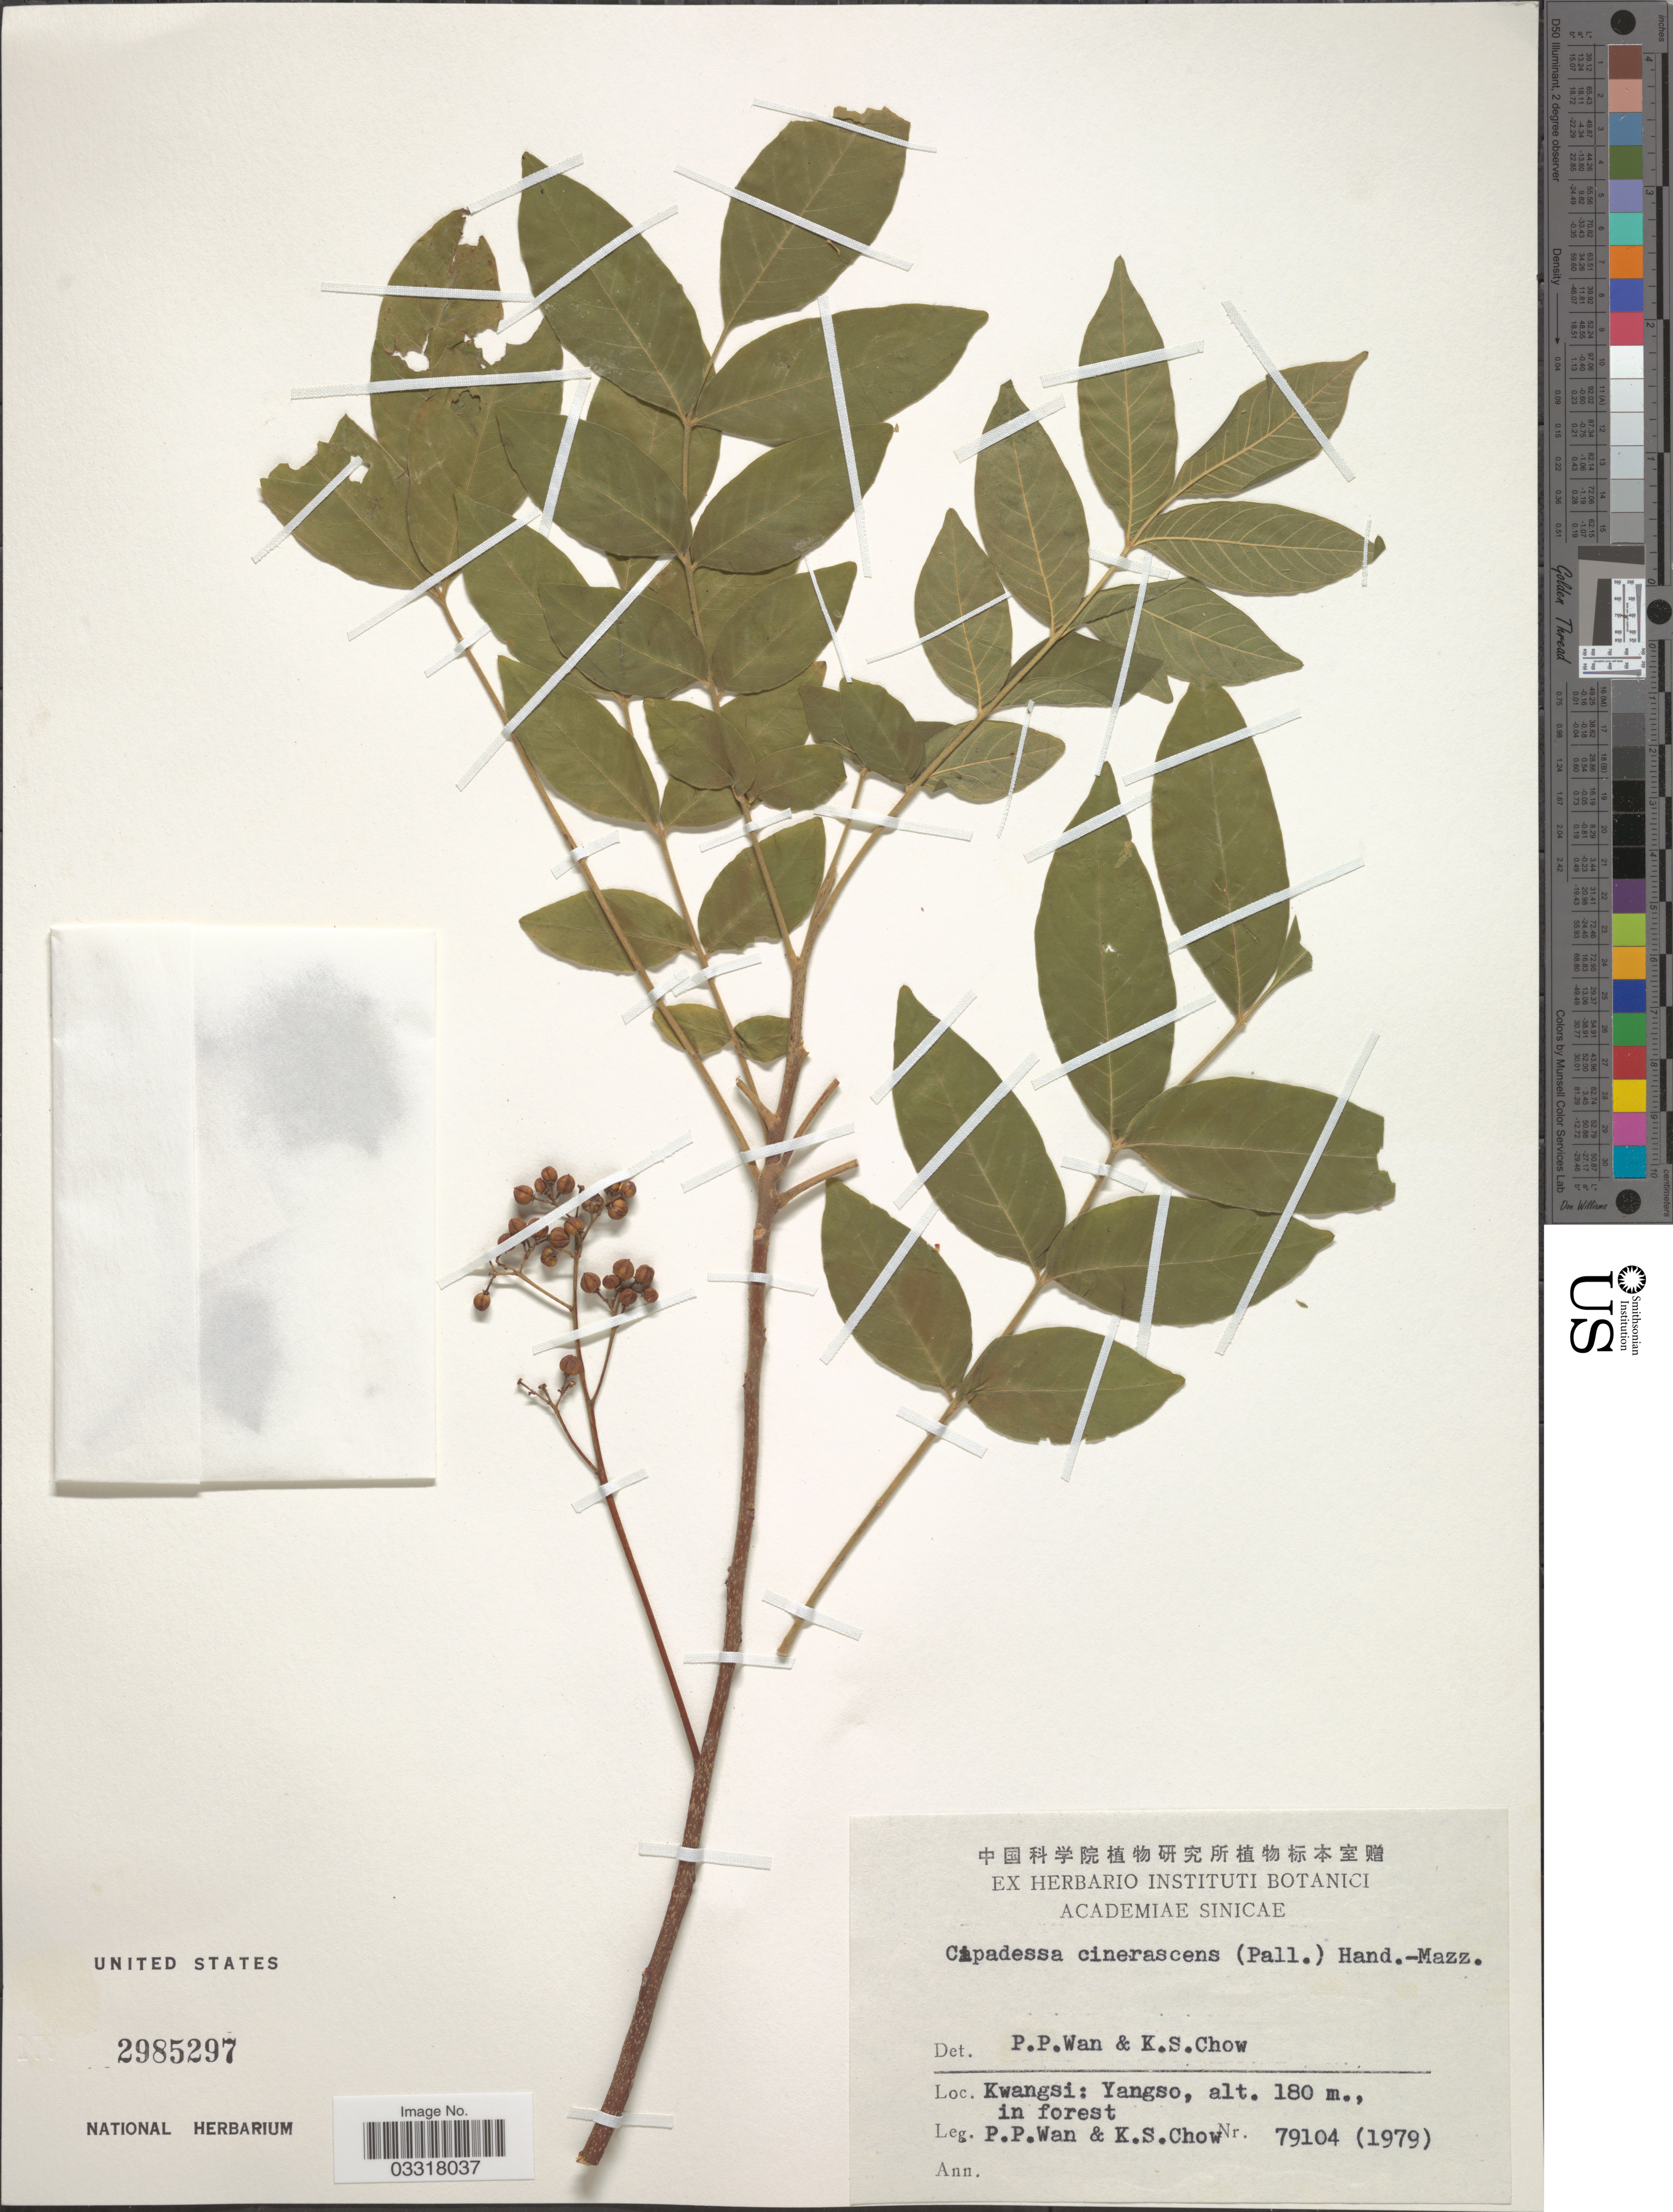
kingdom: Plantae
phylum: Tracheophyta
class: Magnoliopsida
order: Sapindales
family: Meliaceae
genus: Cipadessa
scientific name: Cipadessa baccifera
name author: Miq.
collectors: P. Wan & K. S. Chow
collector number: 79104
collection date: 1979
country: China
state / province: Guangxi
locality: Kwangsi: Yangso.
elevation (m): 180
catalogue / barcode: US 2985297